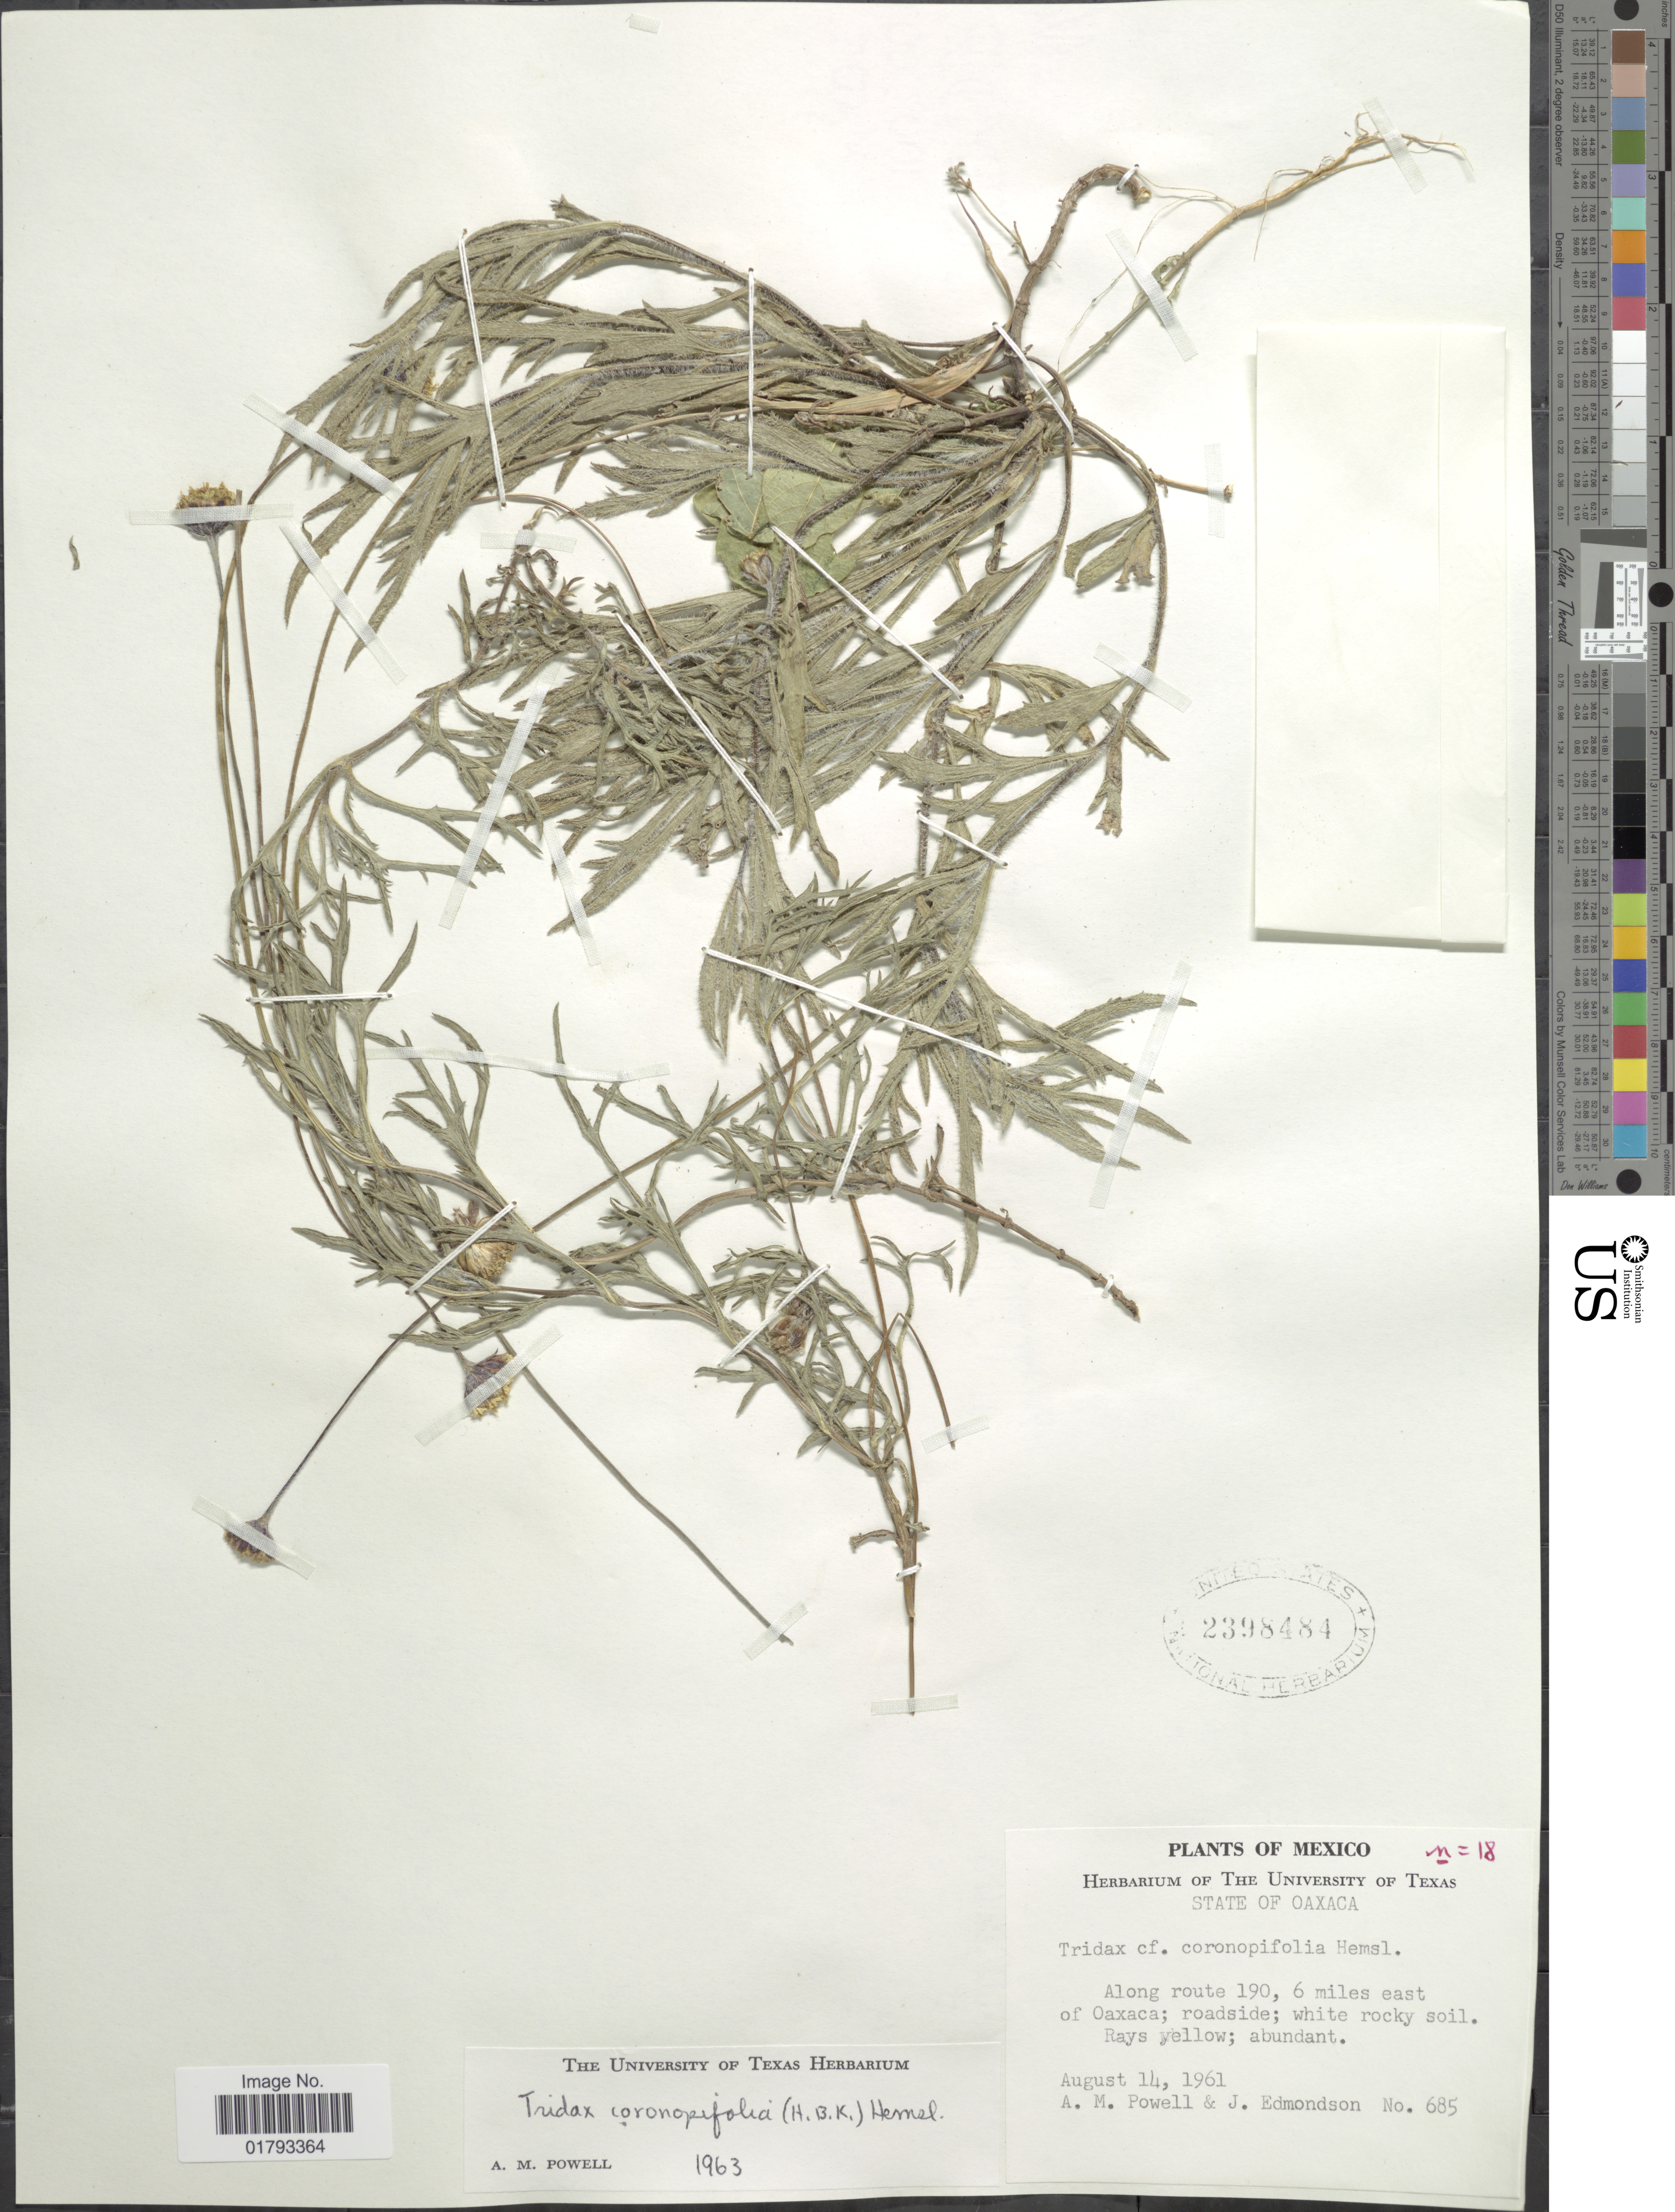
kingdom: Plantae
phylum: Tracheophyta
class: Magnoliopsida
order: Asterales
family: Asteraceae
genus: Tridax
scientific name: Tridax coronopifolia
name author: (Kunth) Hemsl.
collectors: A. M. Powell & J. Edmondson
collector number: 685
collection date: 1961-08-14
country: Mexico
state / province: Oaxaca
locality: State of Oaxaca. Along route 190, 6 miles east of Oaxaca; roadside.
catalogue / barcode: US 2398484